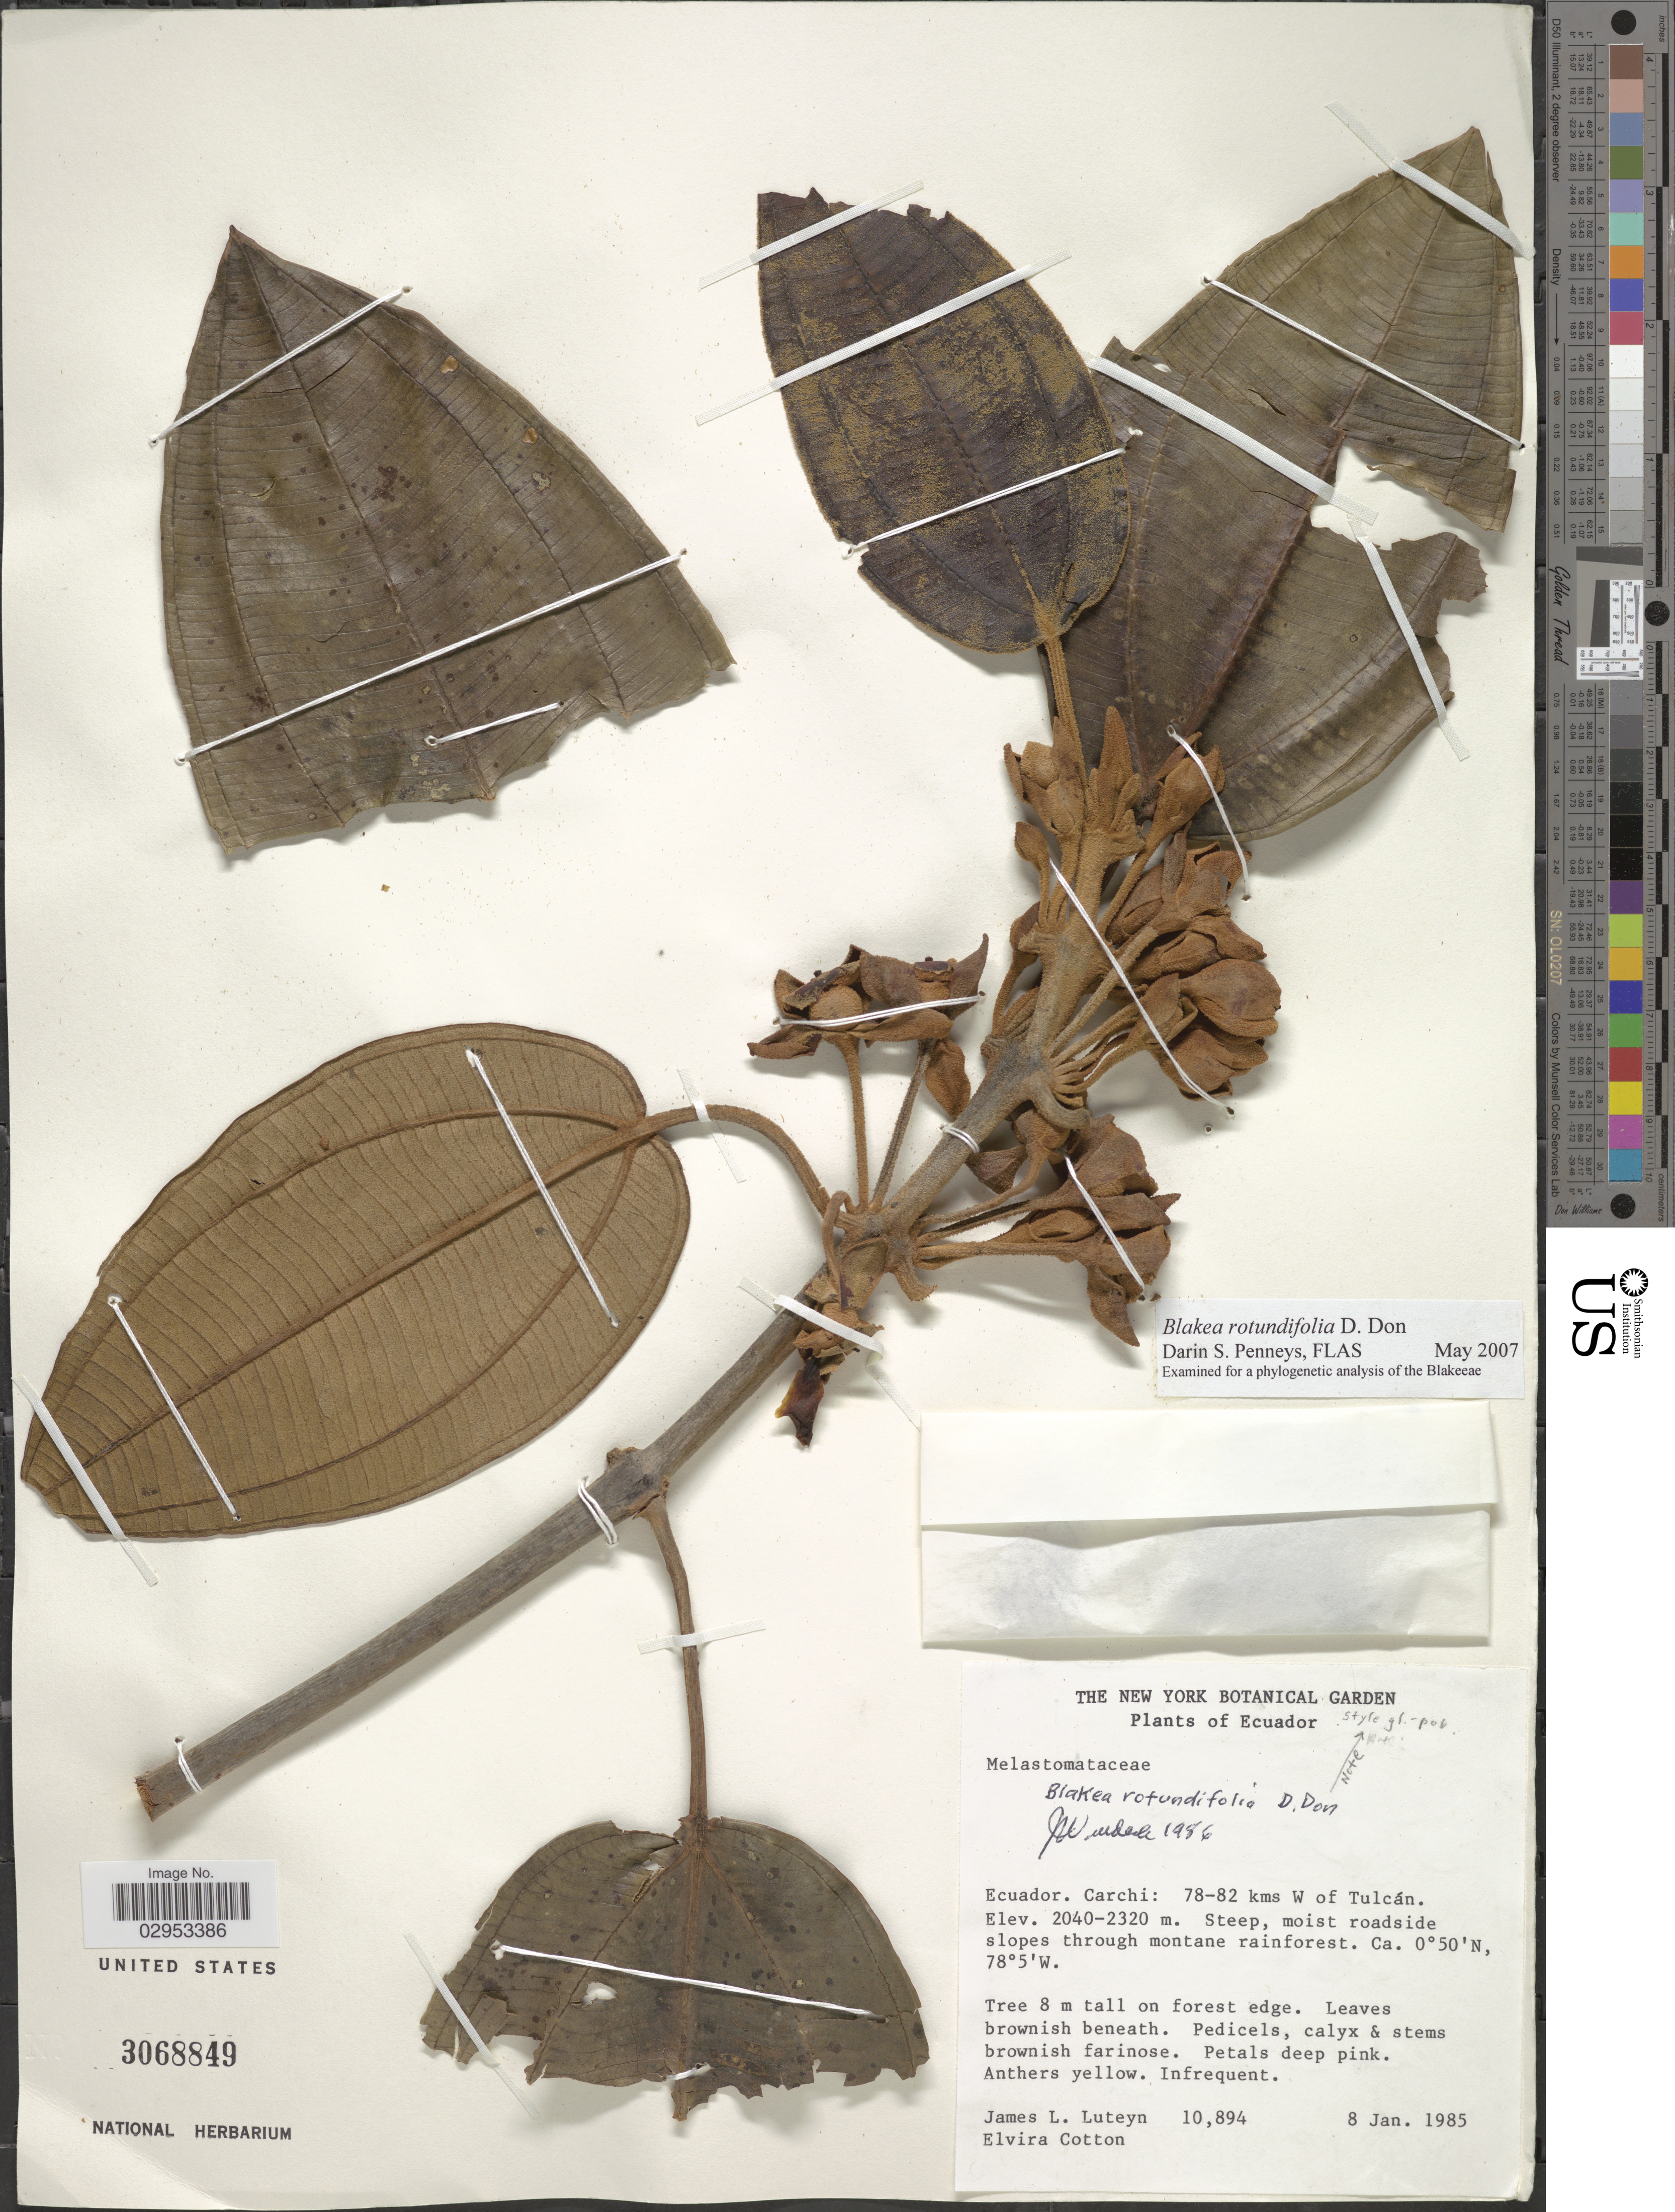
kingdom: Plantae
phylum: Tracheophyta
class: Magnoliopsida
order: Myrtales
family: Melastomataceae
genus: Blakea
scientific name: Blakea rotundifolia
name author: D. Don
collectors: J. L. Luteyn & E. Cotton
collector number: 10894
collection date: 1985-01-08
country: Ecuador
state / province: Carchi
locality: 78-82 kms W of Tulcán.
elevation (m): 2040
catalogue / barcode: US 3068849